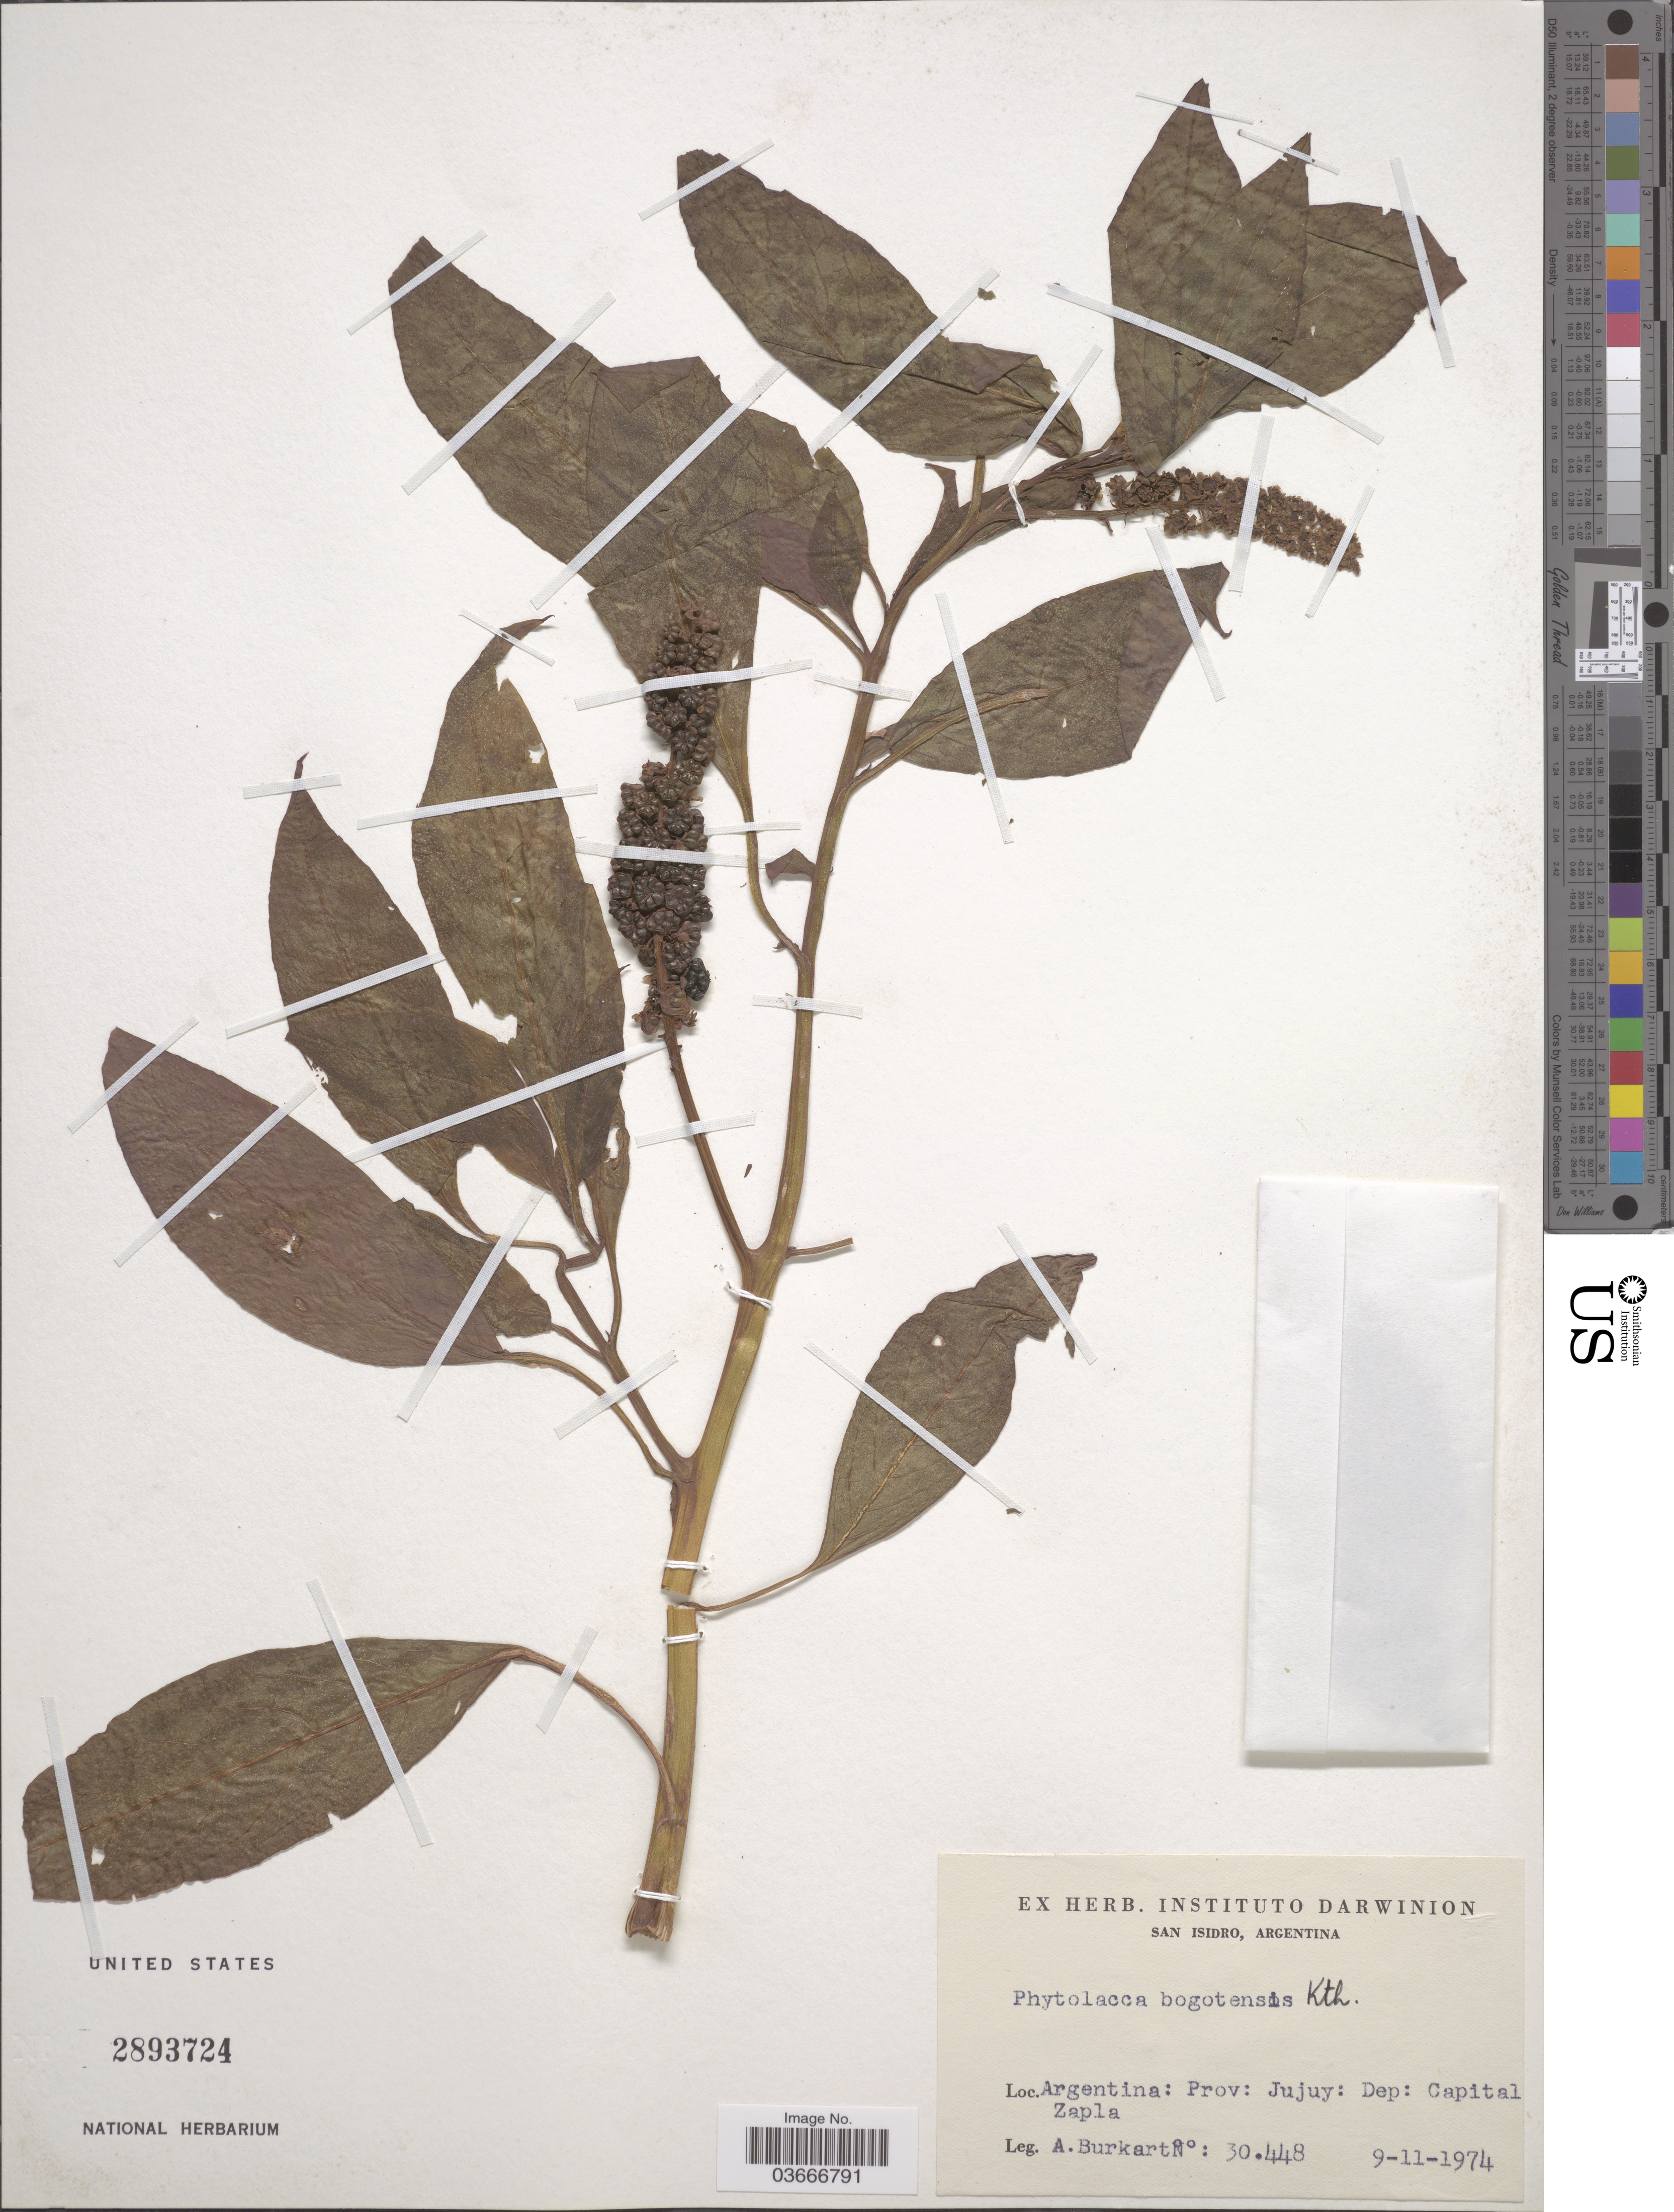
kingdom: Plantae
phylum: Tracheophyta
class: Magnoliopsida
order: Caryophyllales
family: Phytolaccaceae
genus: Phytolacca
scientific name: Phytolacca bogotensis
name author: Kunth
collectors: A. E. Burkart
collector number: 30448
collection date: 1974-11-09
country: Argentina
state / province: Jujuy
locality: Dep: Capital Zapla.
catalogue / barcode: US 2893724